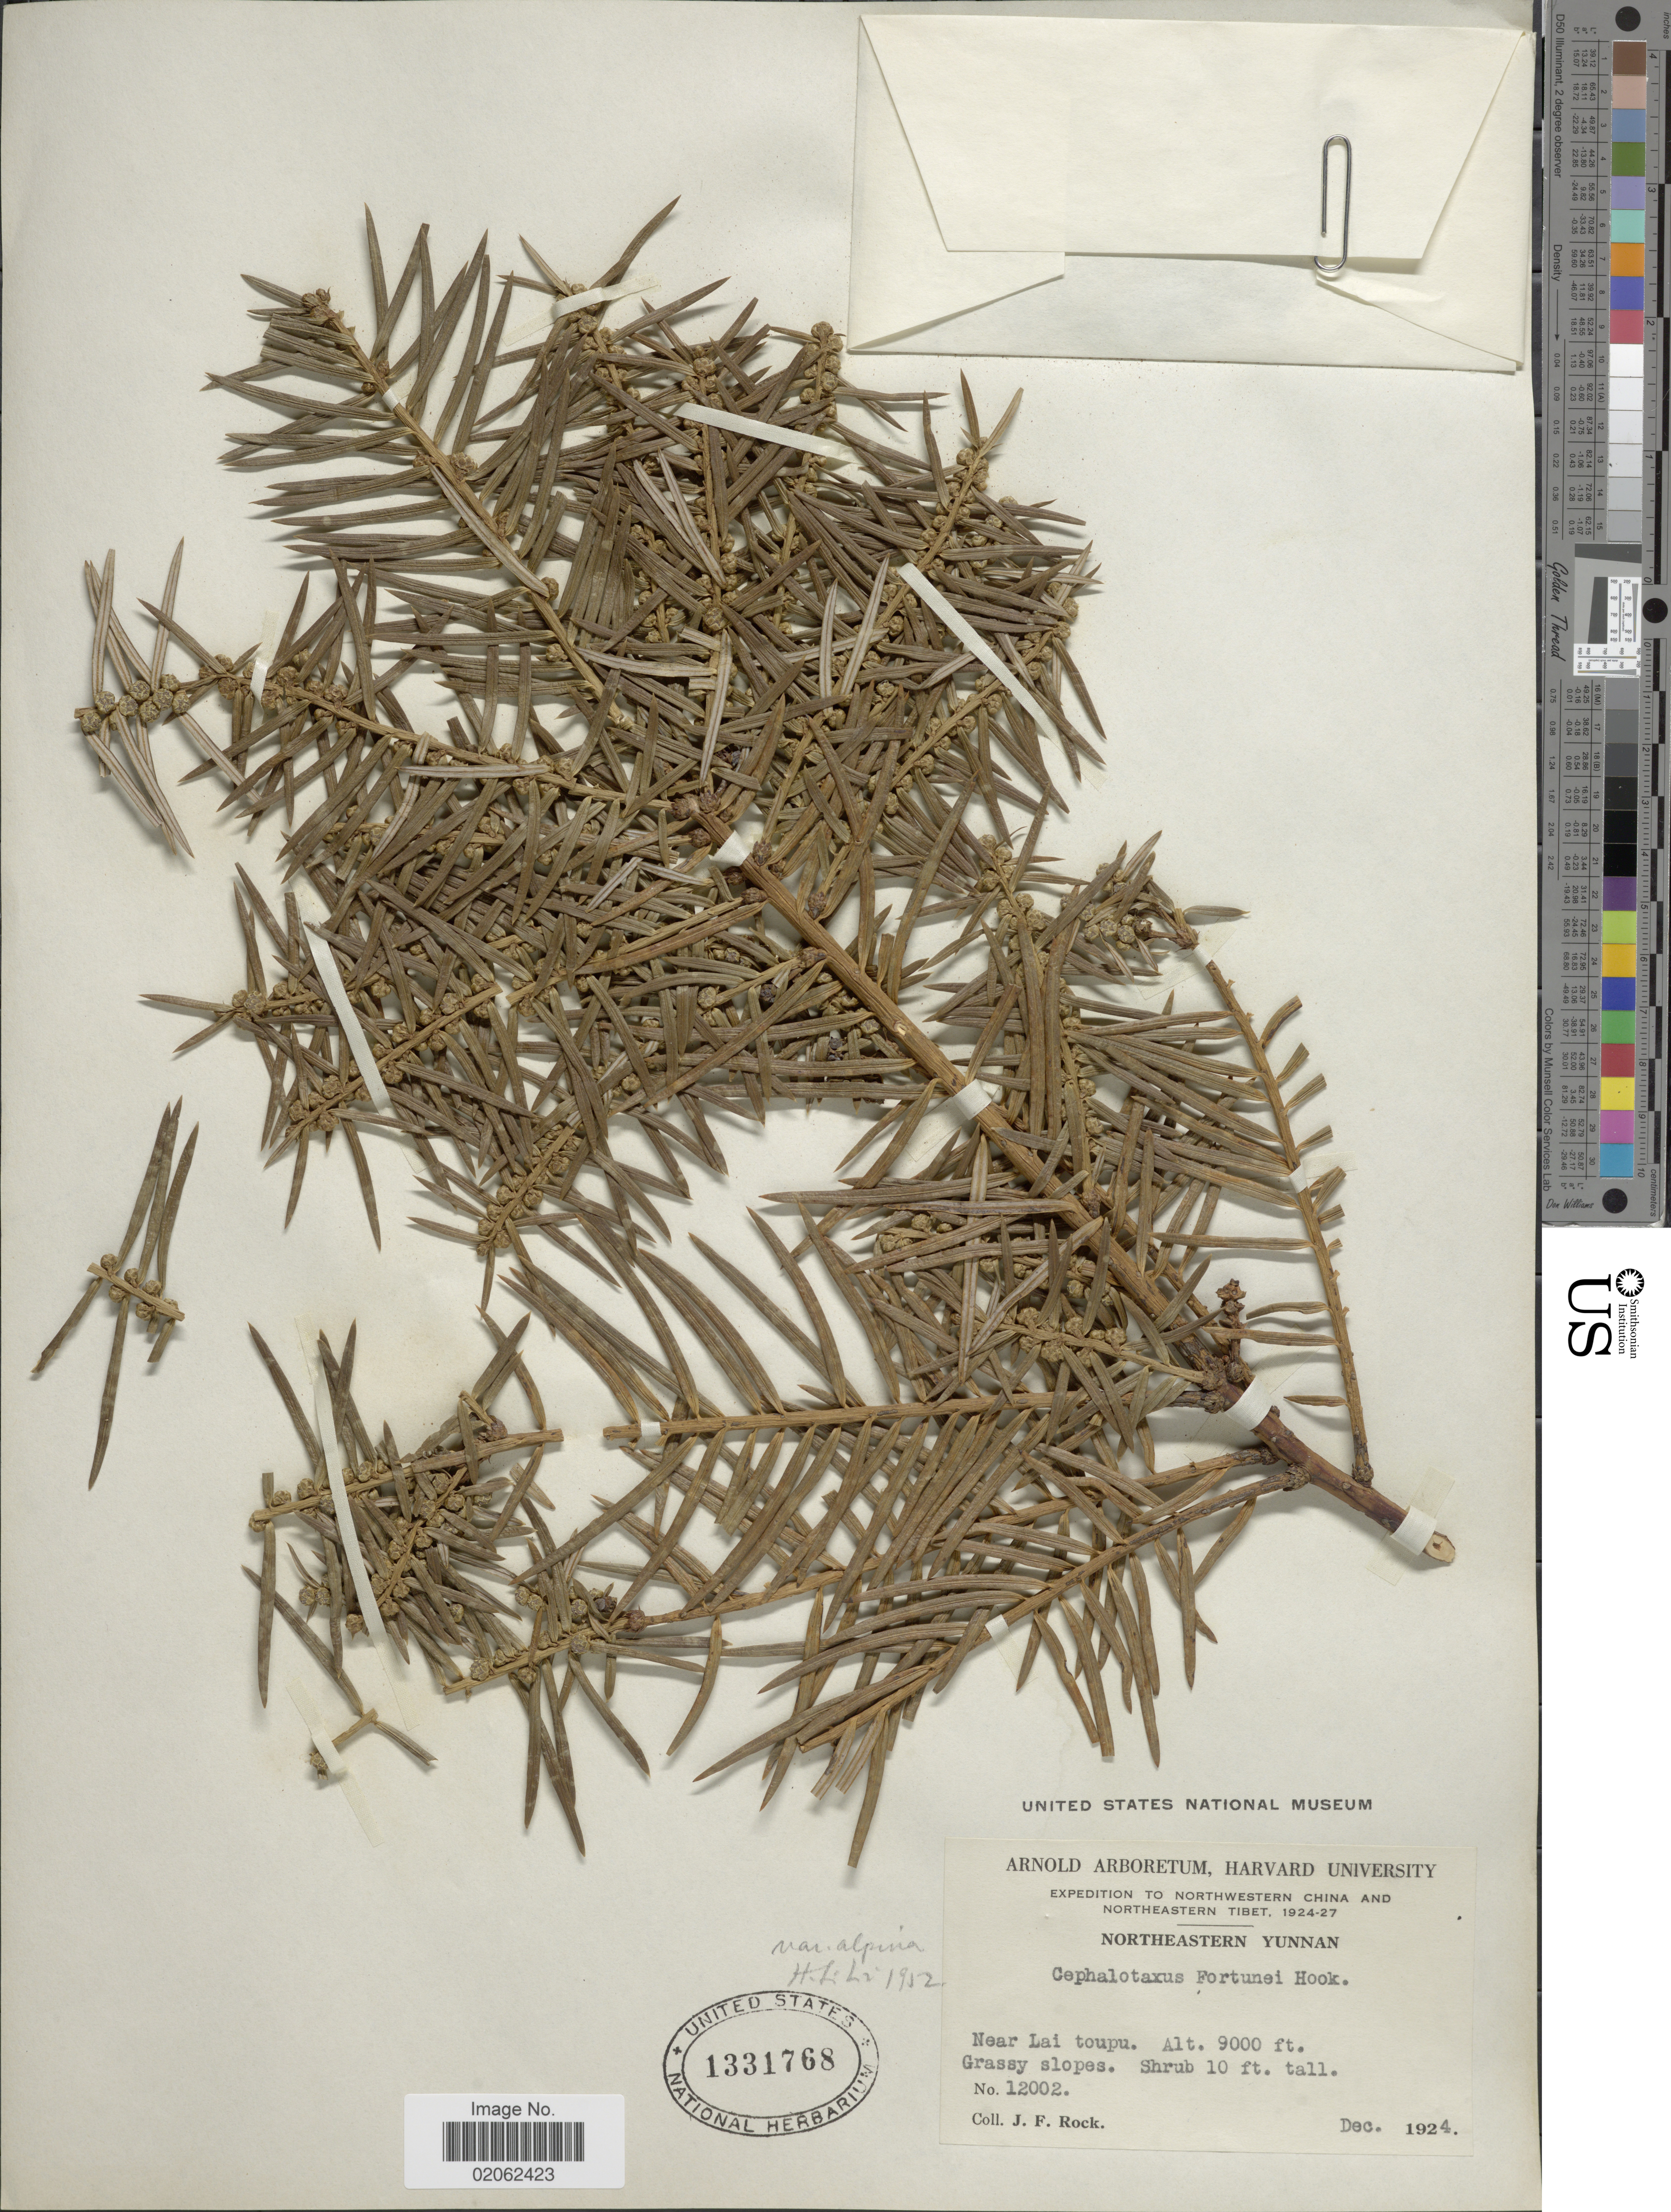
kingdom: Plantae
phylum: Tracheophyta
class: Pinopsida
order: Pinales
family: Cephalotaxaceae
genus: Cephalotaxus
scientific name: Cephalotaxus fortunei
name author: Hook.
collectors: J. Rock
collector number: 12002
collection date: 1924-12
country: China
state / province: Yunnan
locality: Northwestern China and Northeastern Tibet, Northeastern Yunnan. Near Lai toupu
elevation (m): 2743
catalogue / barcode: US 1331768